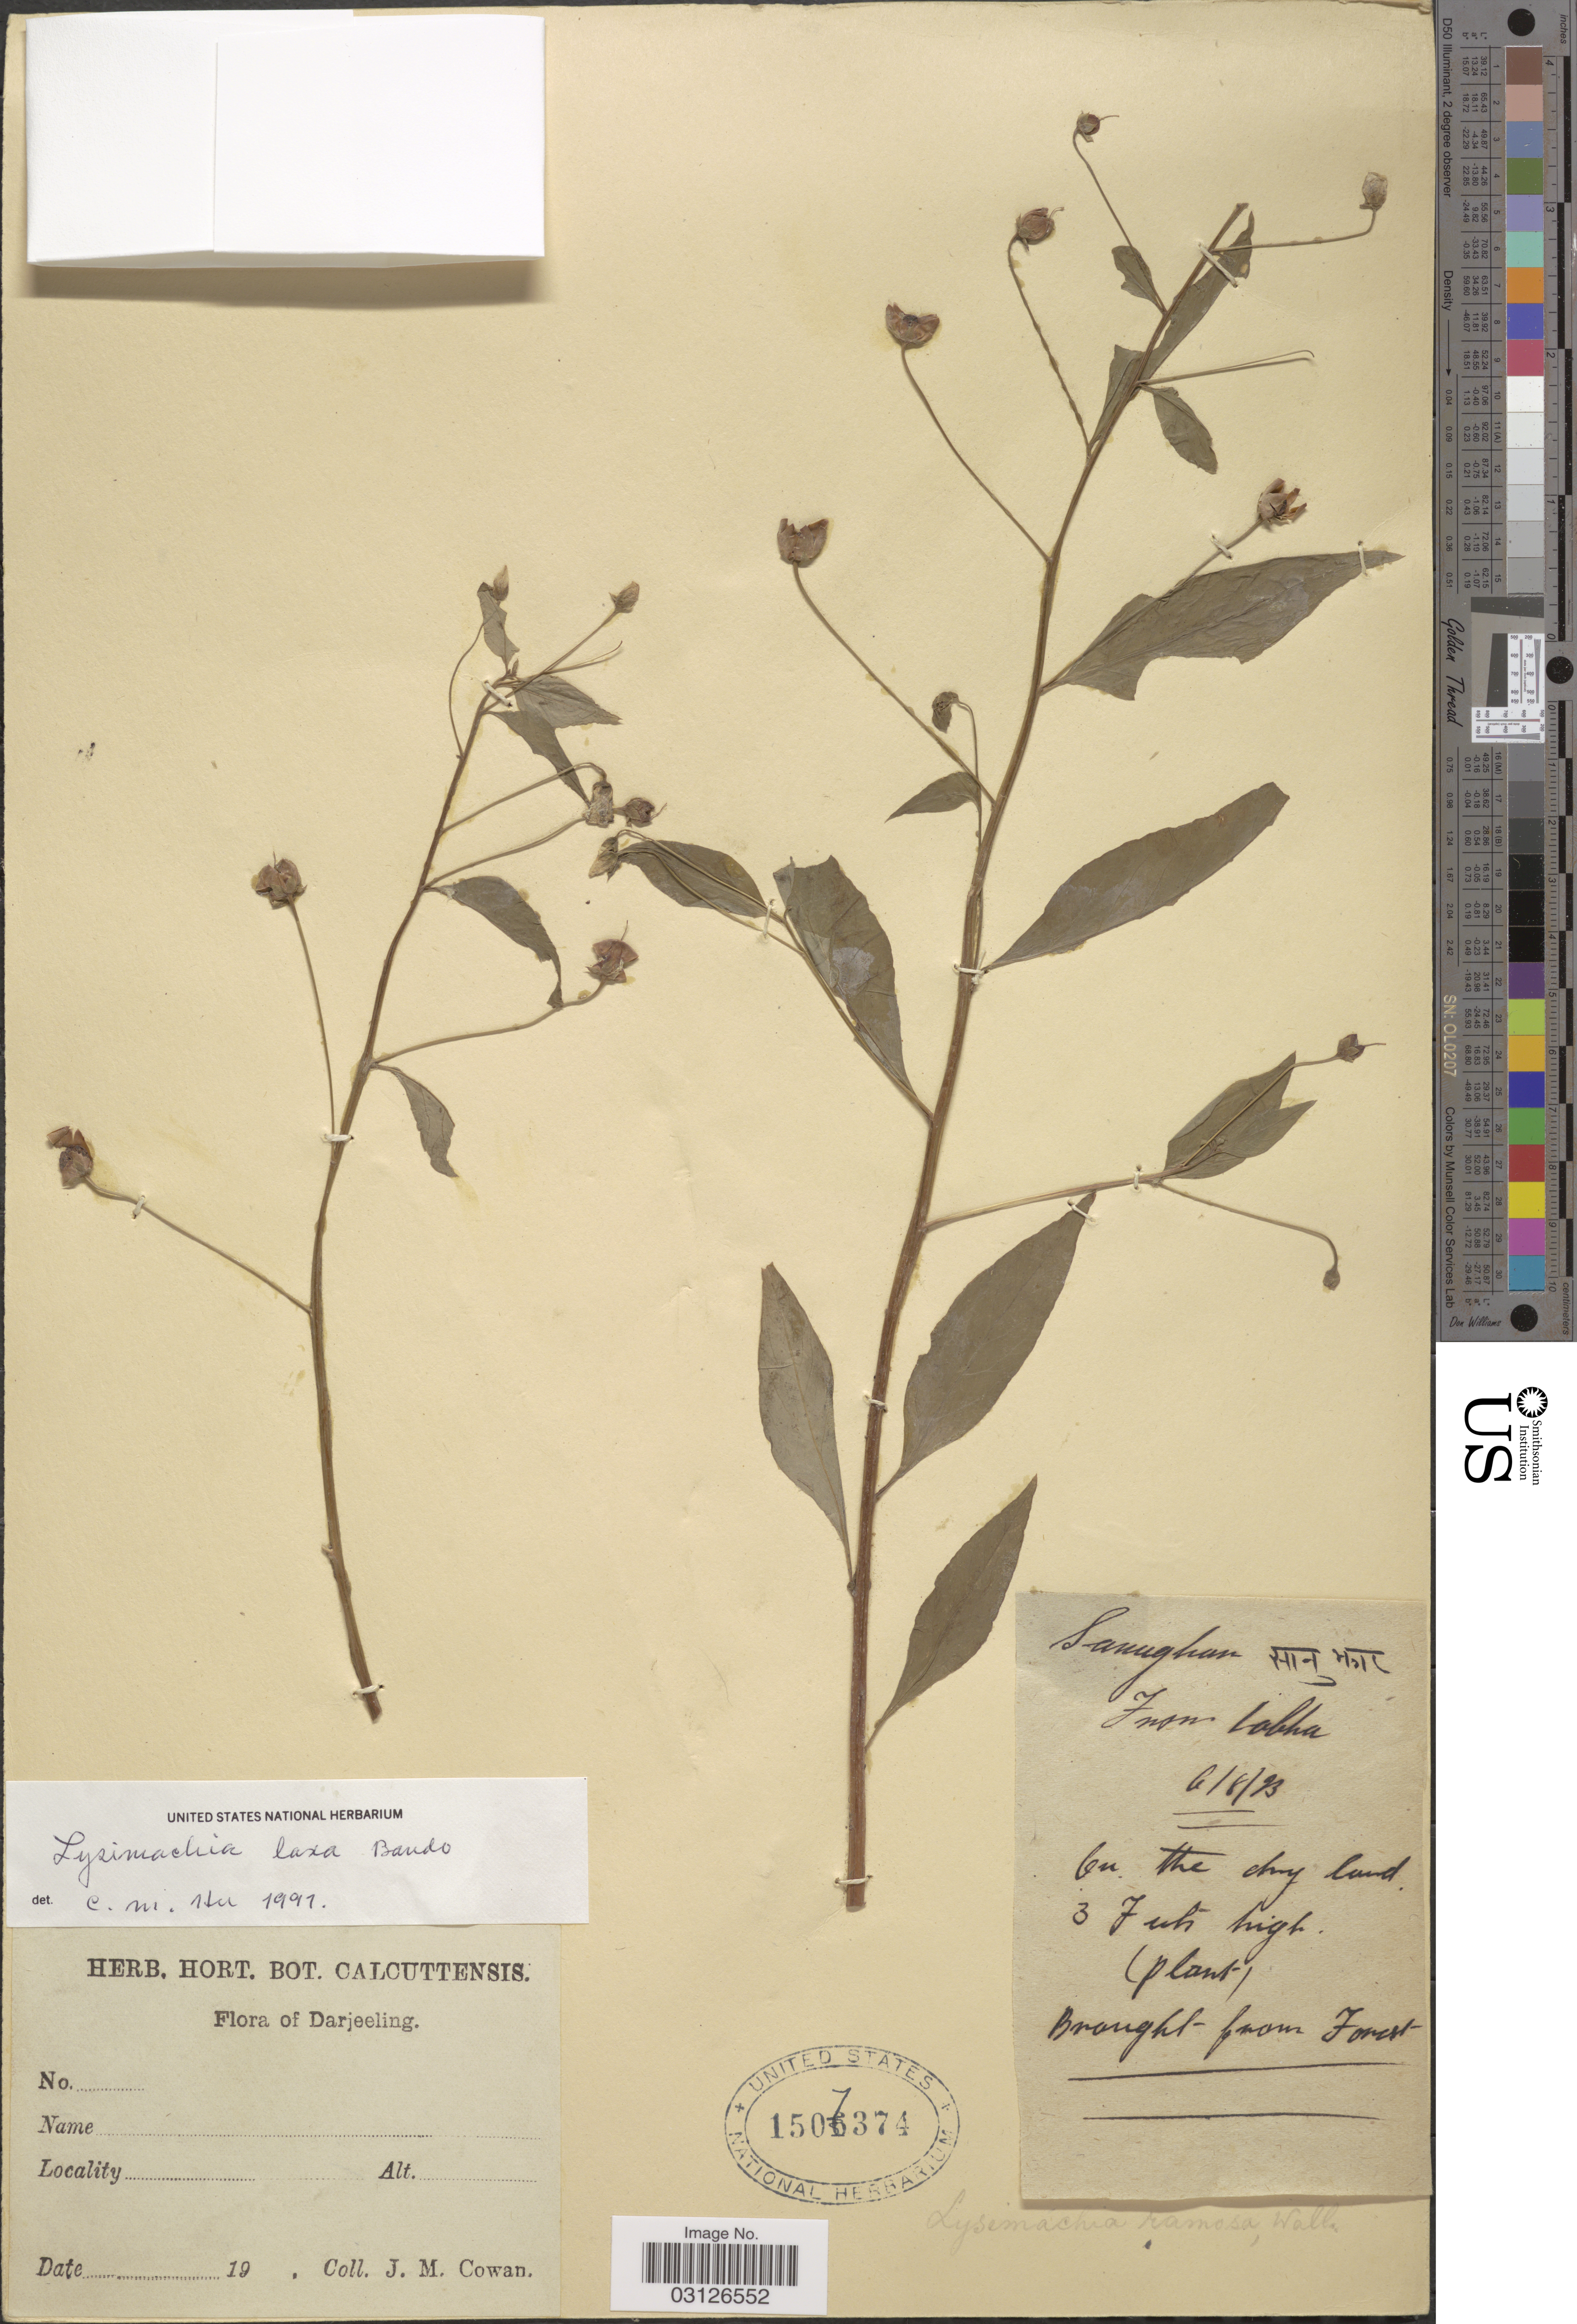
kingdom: Plantae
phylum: Tracheophyta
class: Magnoliopsida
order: Ericales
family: Primulaceae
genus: Lysimachia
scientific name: Lysimachia laxa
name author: Baudo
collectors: J. M. Cowan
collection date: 1923-08-06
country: India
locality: From Labha. Darjeeling.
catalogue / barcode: US 1507374